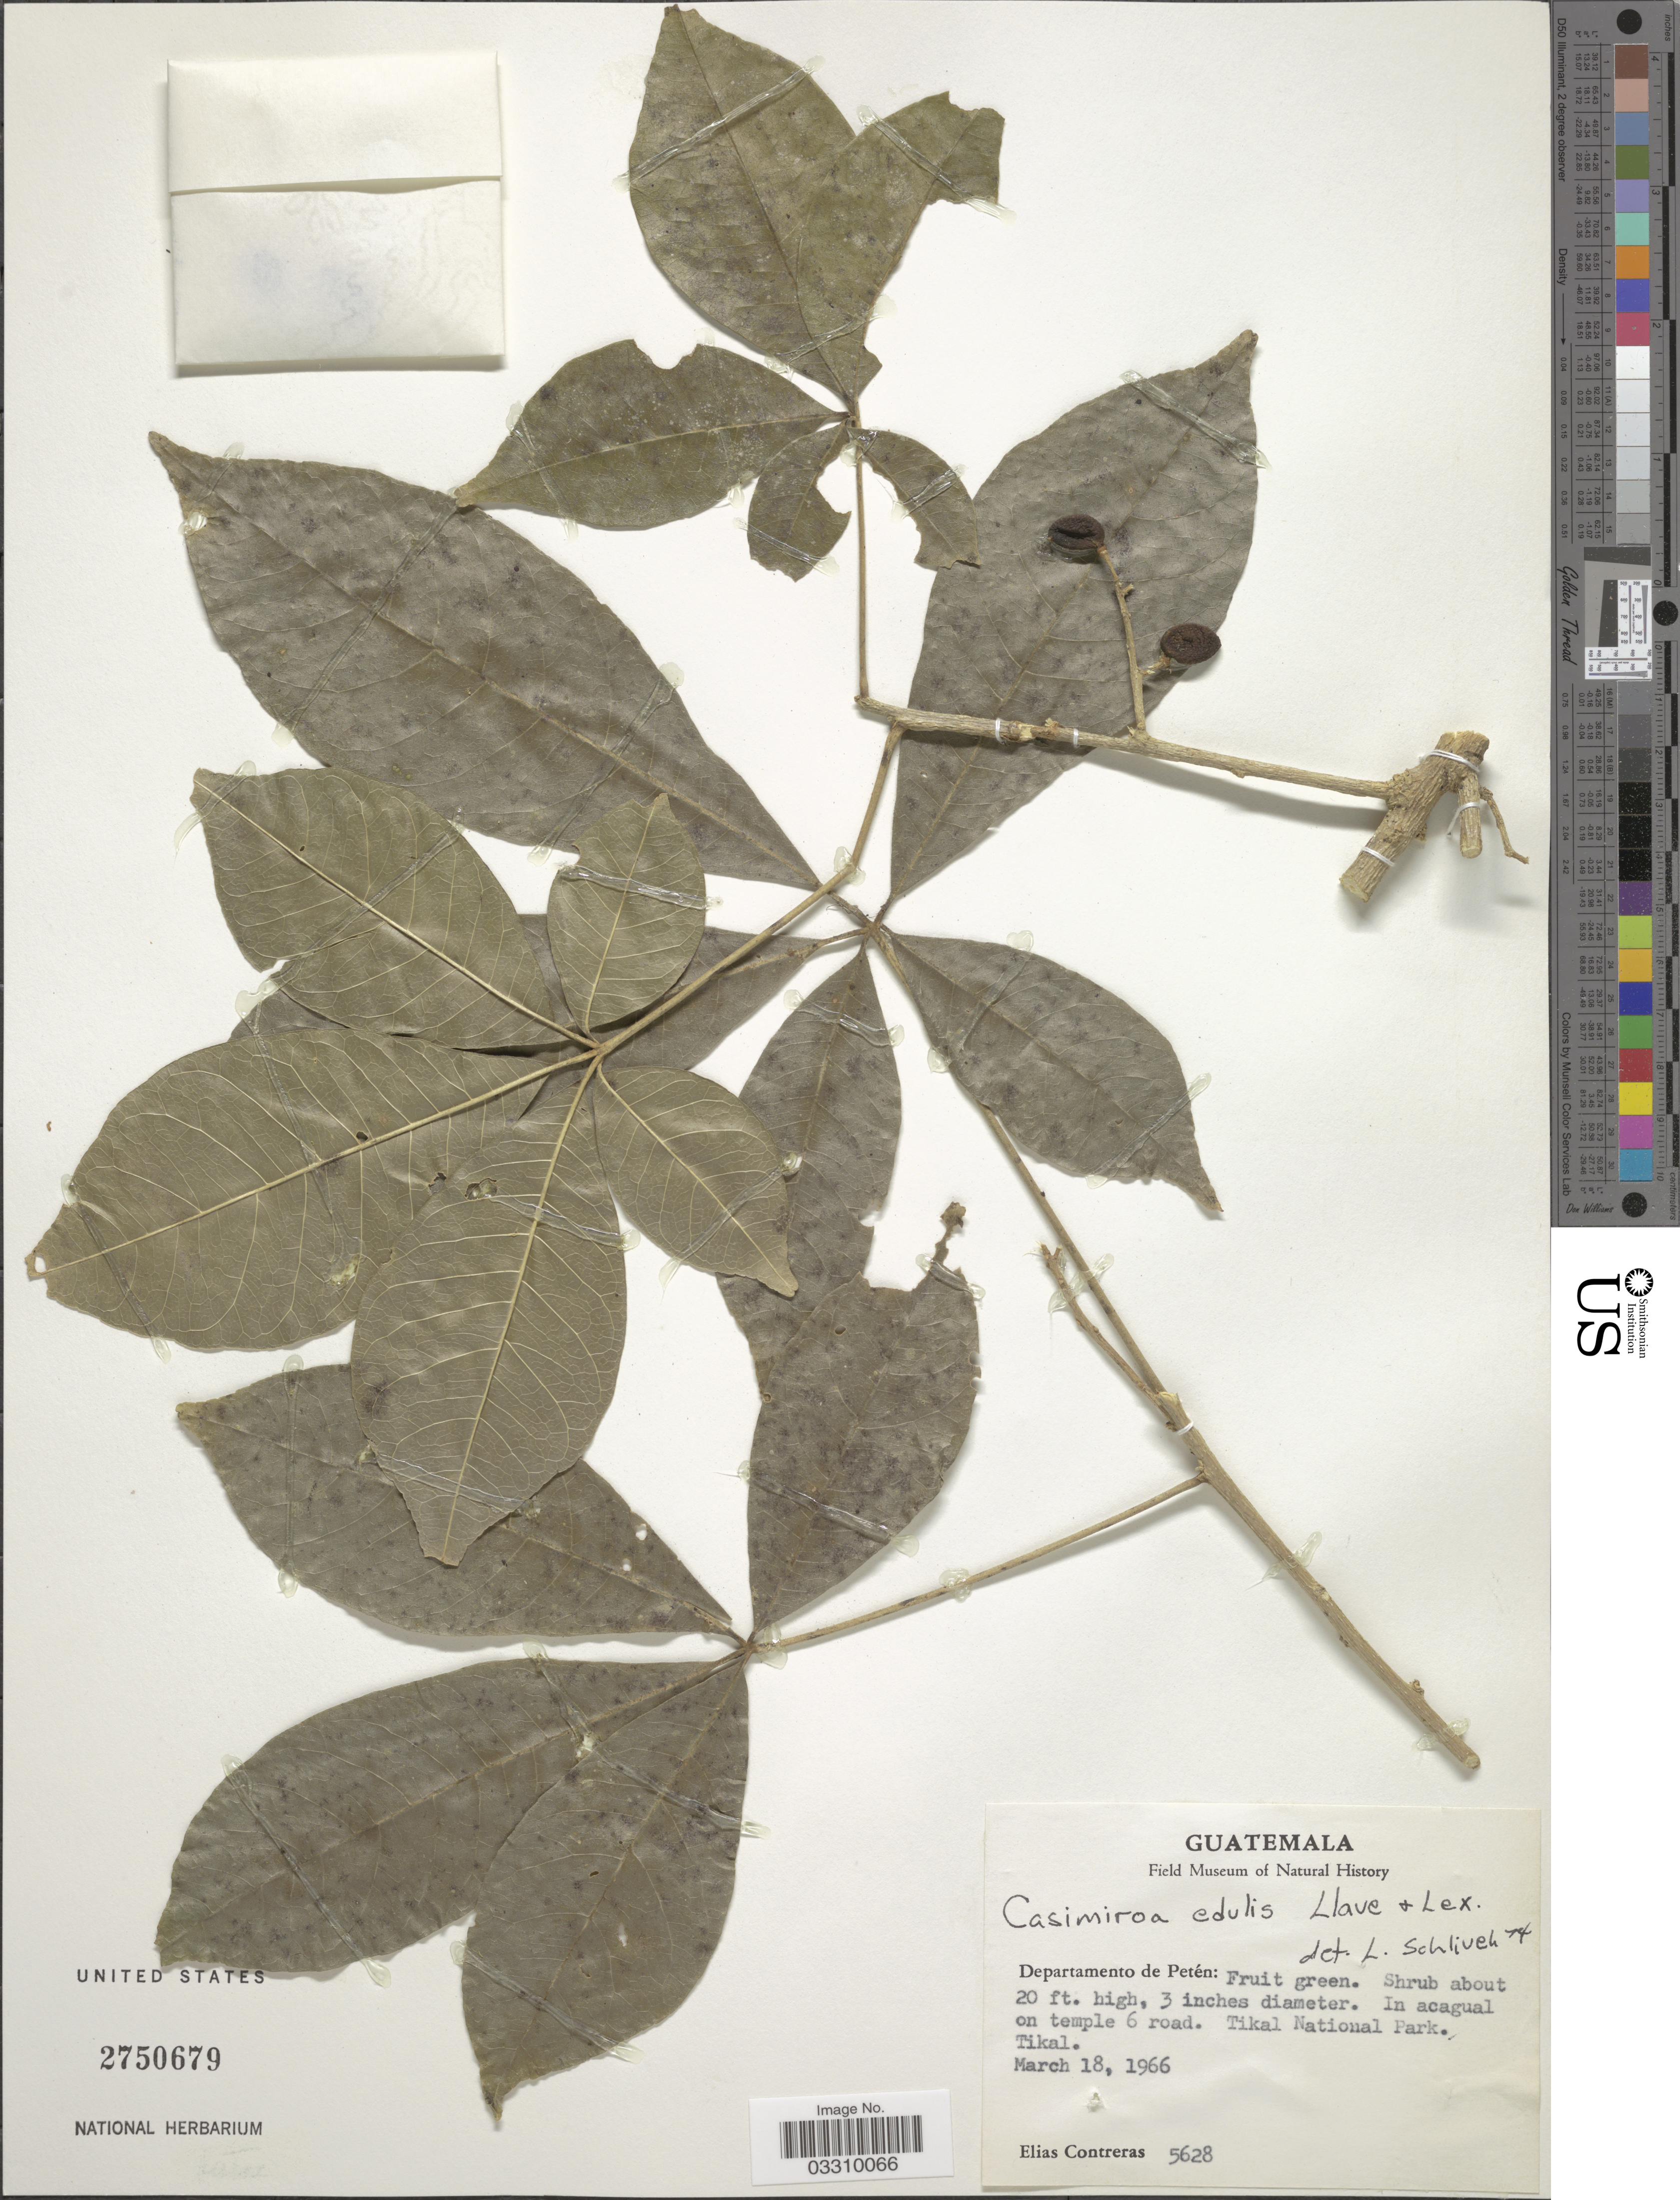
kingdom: Plantae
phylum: Tracheophyta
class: Magnoliopsida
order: Sapindales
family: Rutaceae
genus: Casimiroa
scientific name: Casimiroa edulis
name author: La Llave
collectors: E. Contreras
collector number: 5628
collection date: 1966-03-18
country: Guatemala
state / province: El Petén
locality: Departamento de Petén: In acagual on temple 6 road. Tikal National Park. Tikal.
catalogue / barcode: US 2750679